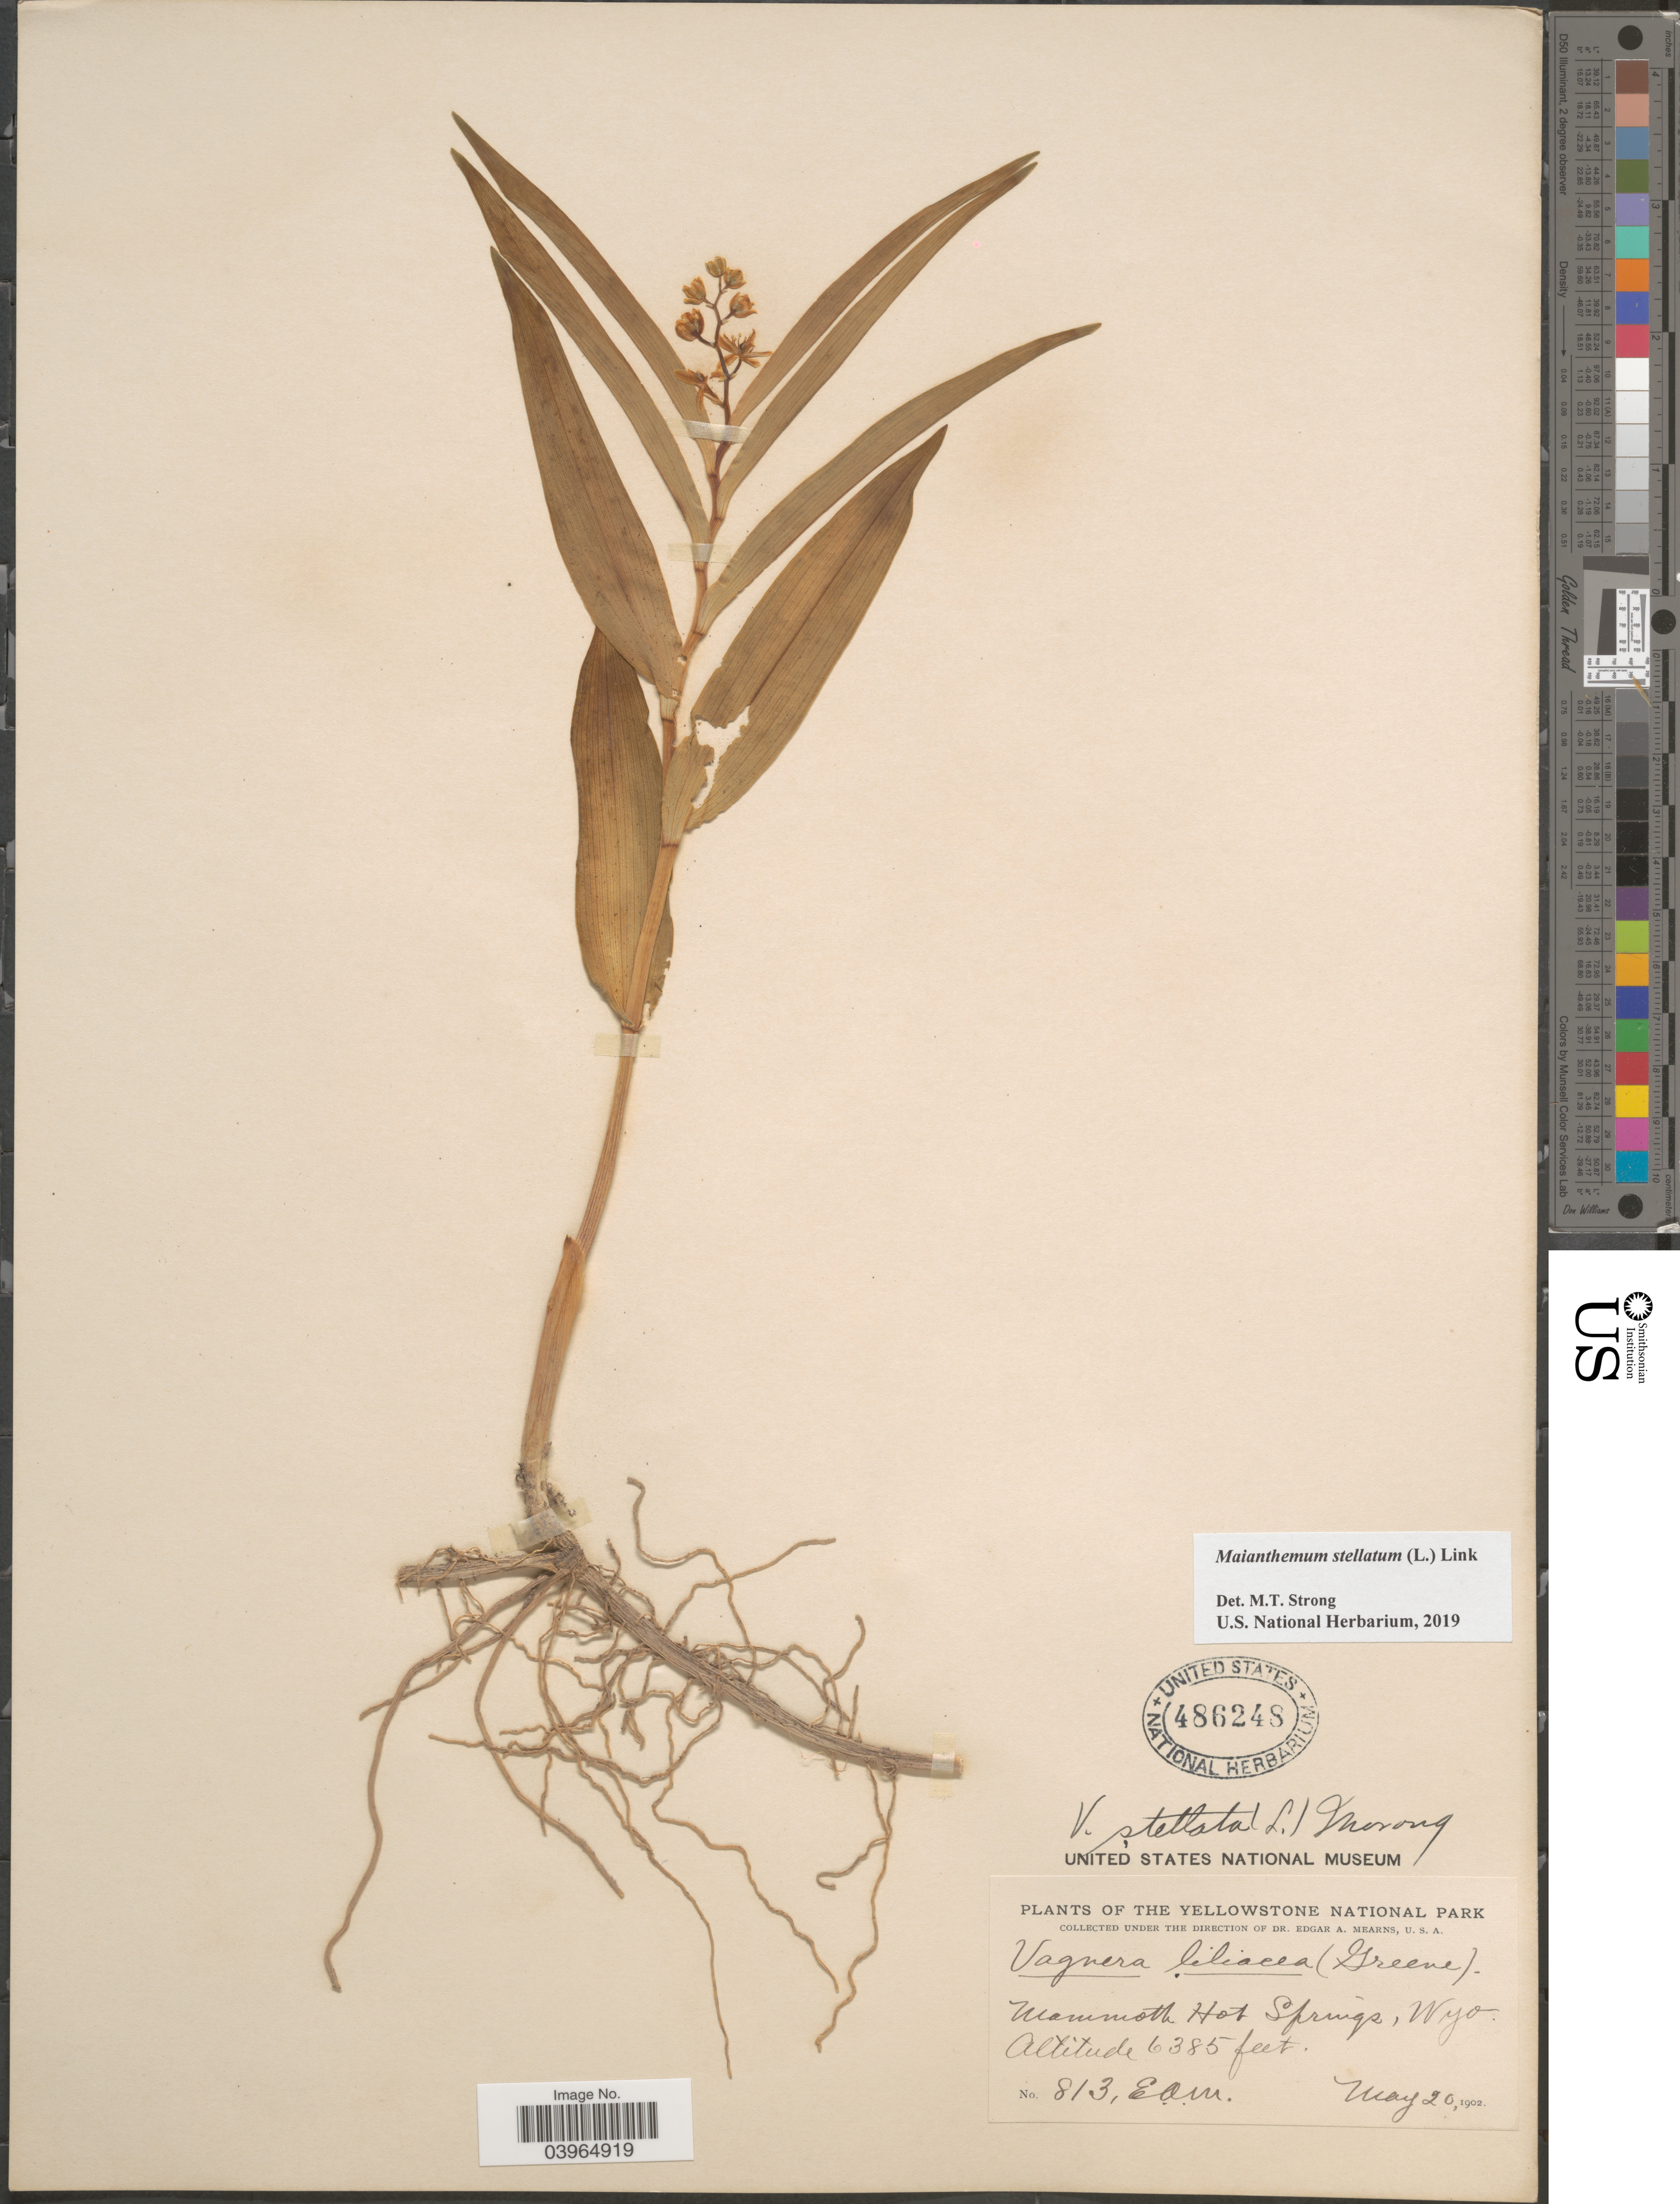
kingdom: Plantae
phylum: Tracheophyta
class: Liliopsida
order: Asparagales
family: Asparagaceae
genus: Maianthemum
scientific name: Maianthemum stellatum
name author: (L.) Link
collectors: E. A. Mearns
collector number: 813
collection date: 1902-05-20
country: United States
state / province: Wyoming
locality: The Yellowstone National Park. Mammoth Hot Springs.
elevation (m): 1946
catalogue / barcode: US 486248